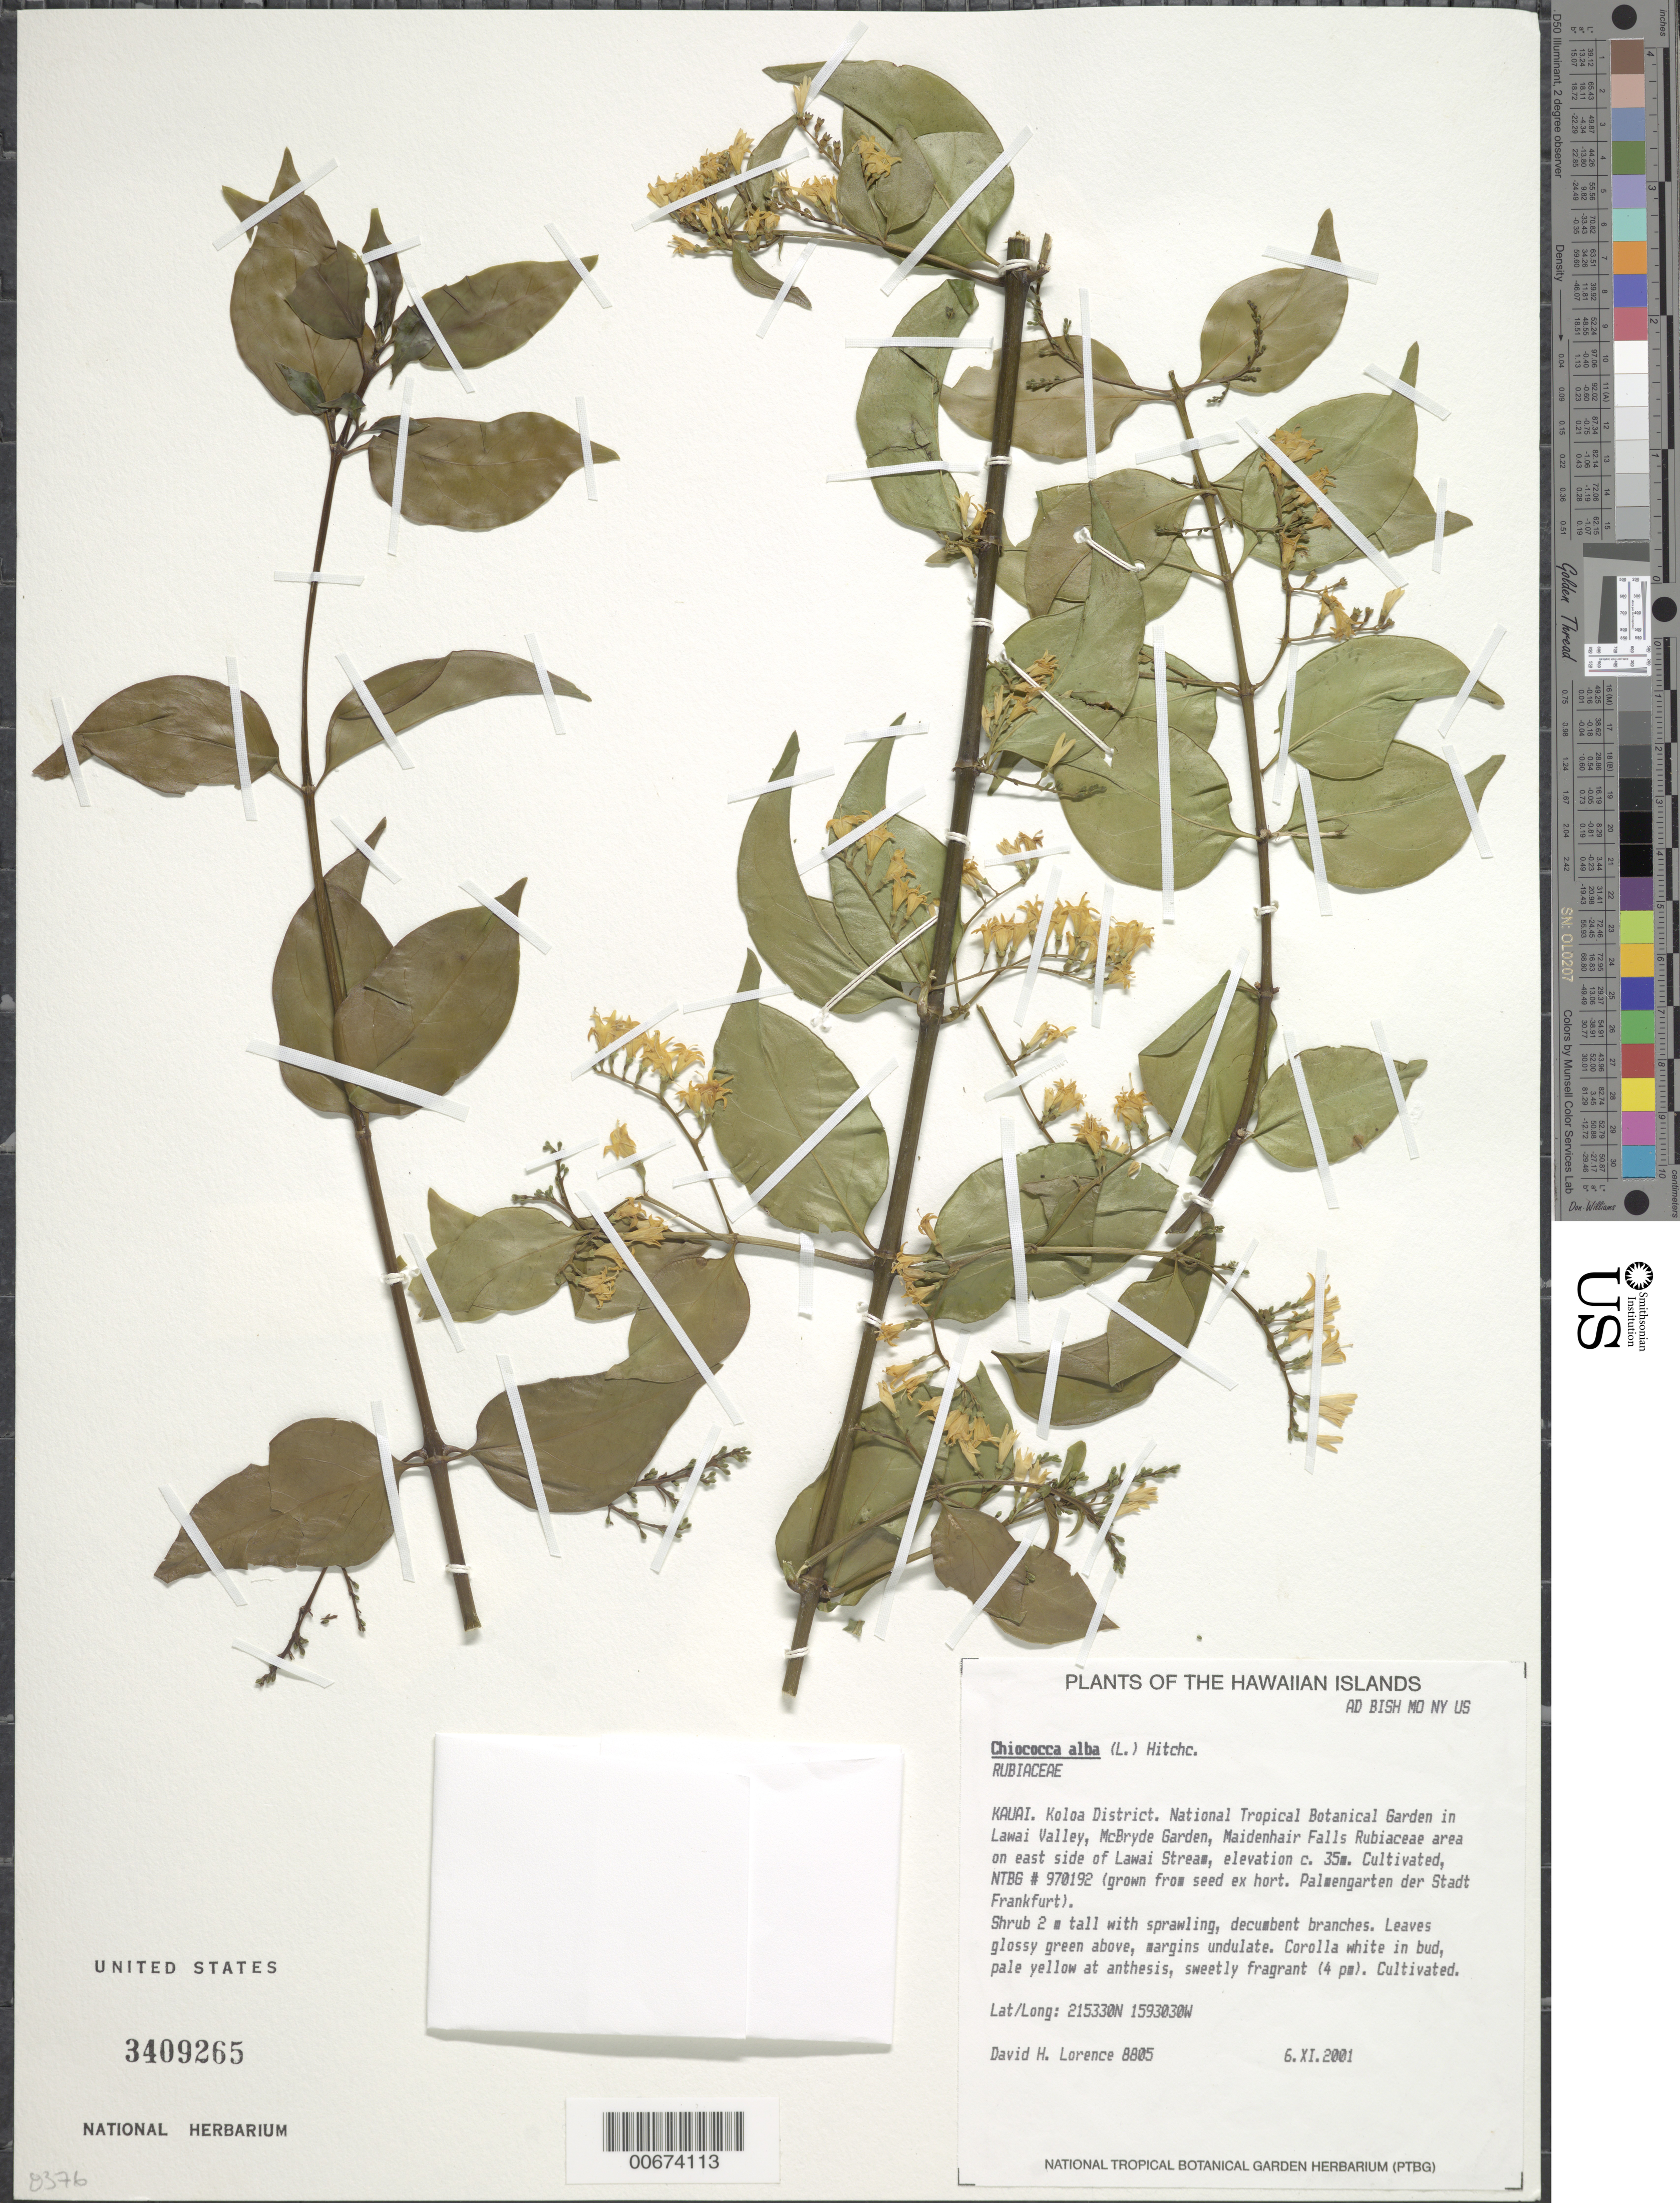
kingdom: Plantae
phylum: Tracheophyta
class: Magnoliopsida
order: Gentianales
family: Rubiaceae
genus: Chiococca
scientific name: Chiococca alba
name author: (L.) Hitchc.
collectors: D. Lorence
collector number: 8805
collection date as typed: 6 Nov 2001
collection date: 2001-11-06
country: United States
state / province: Hawaii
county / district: Kauai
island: Kaua'i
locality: Koloa District, National Tropical Botanical Garden in Lawai Valley, McBryde Garden, Maidenhair Falls Rubiaceae area on east side.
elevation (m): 35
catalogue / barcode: US 3409265